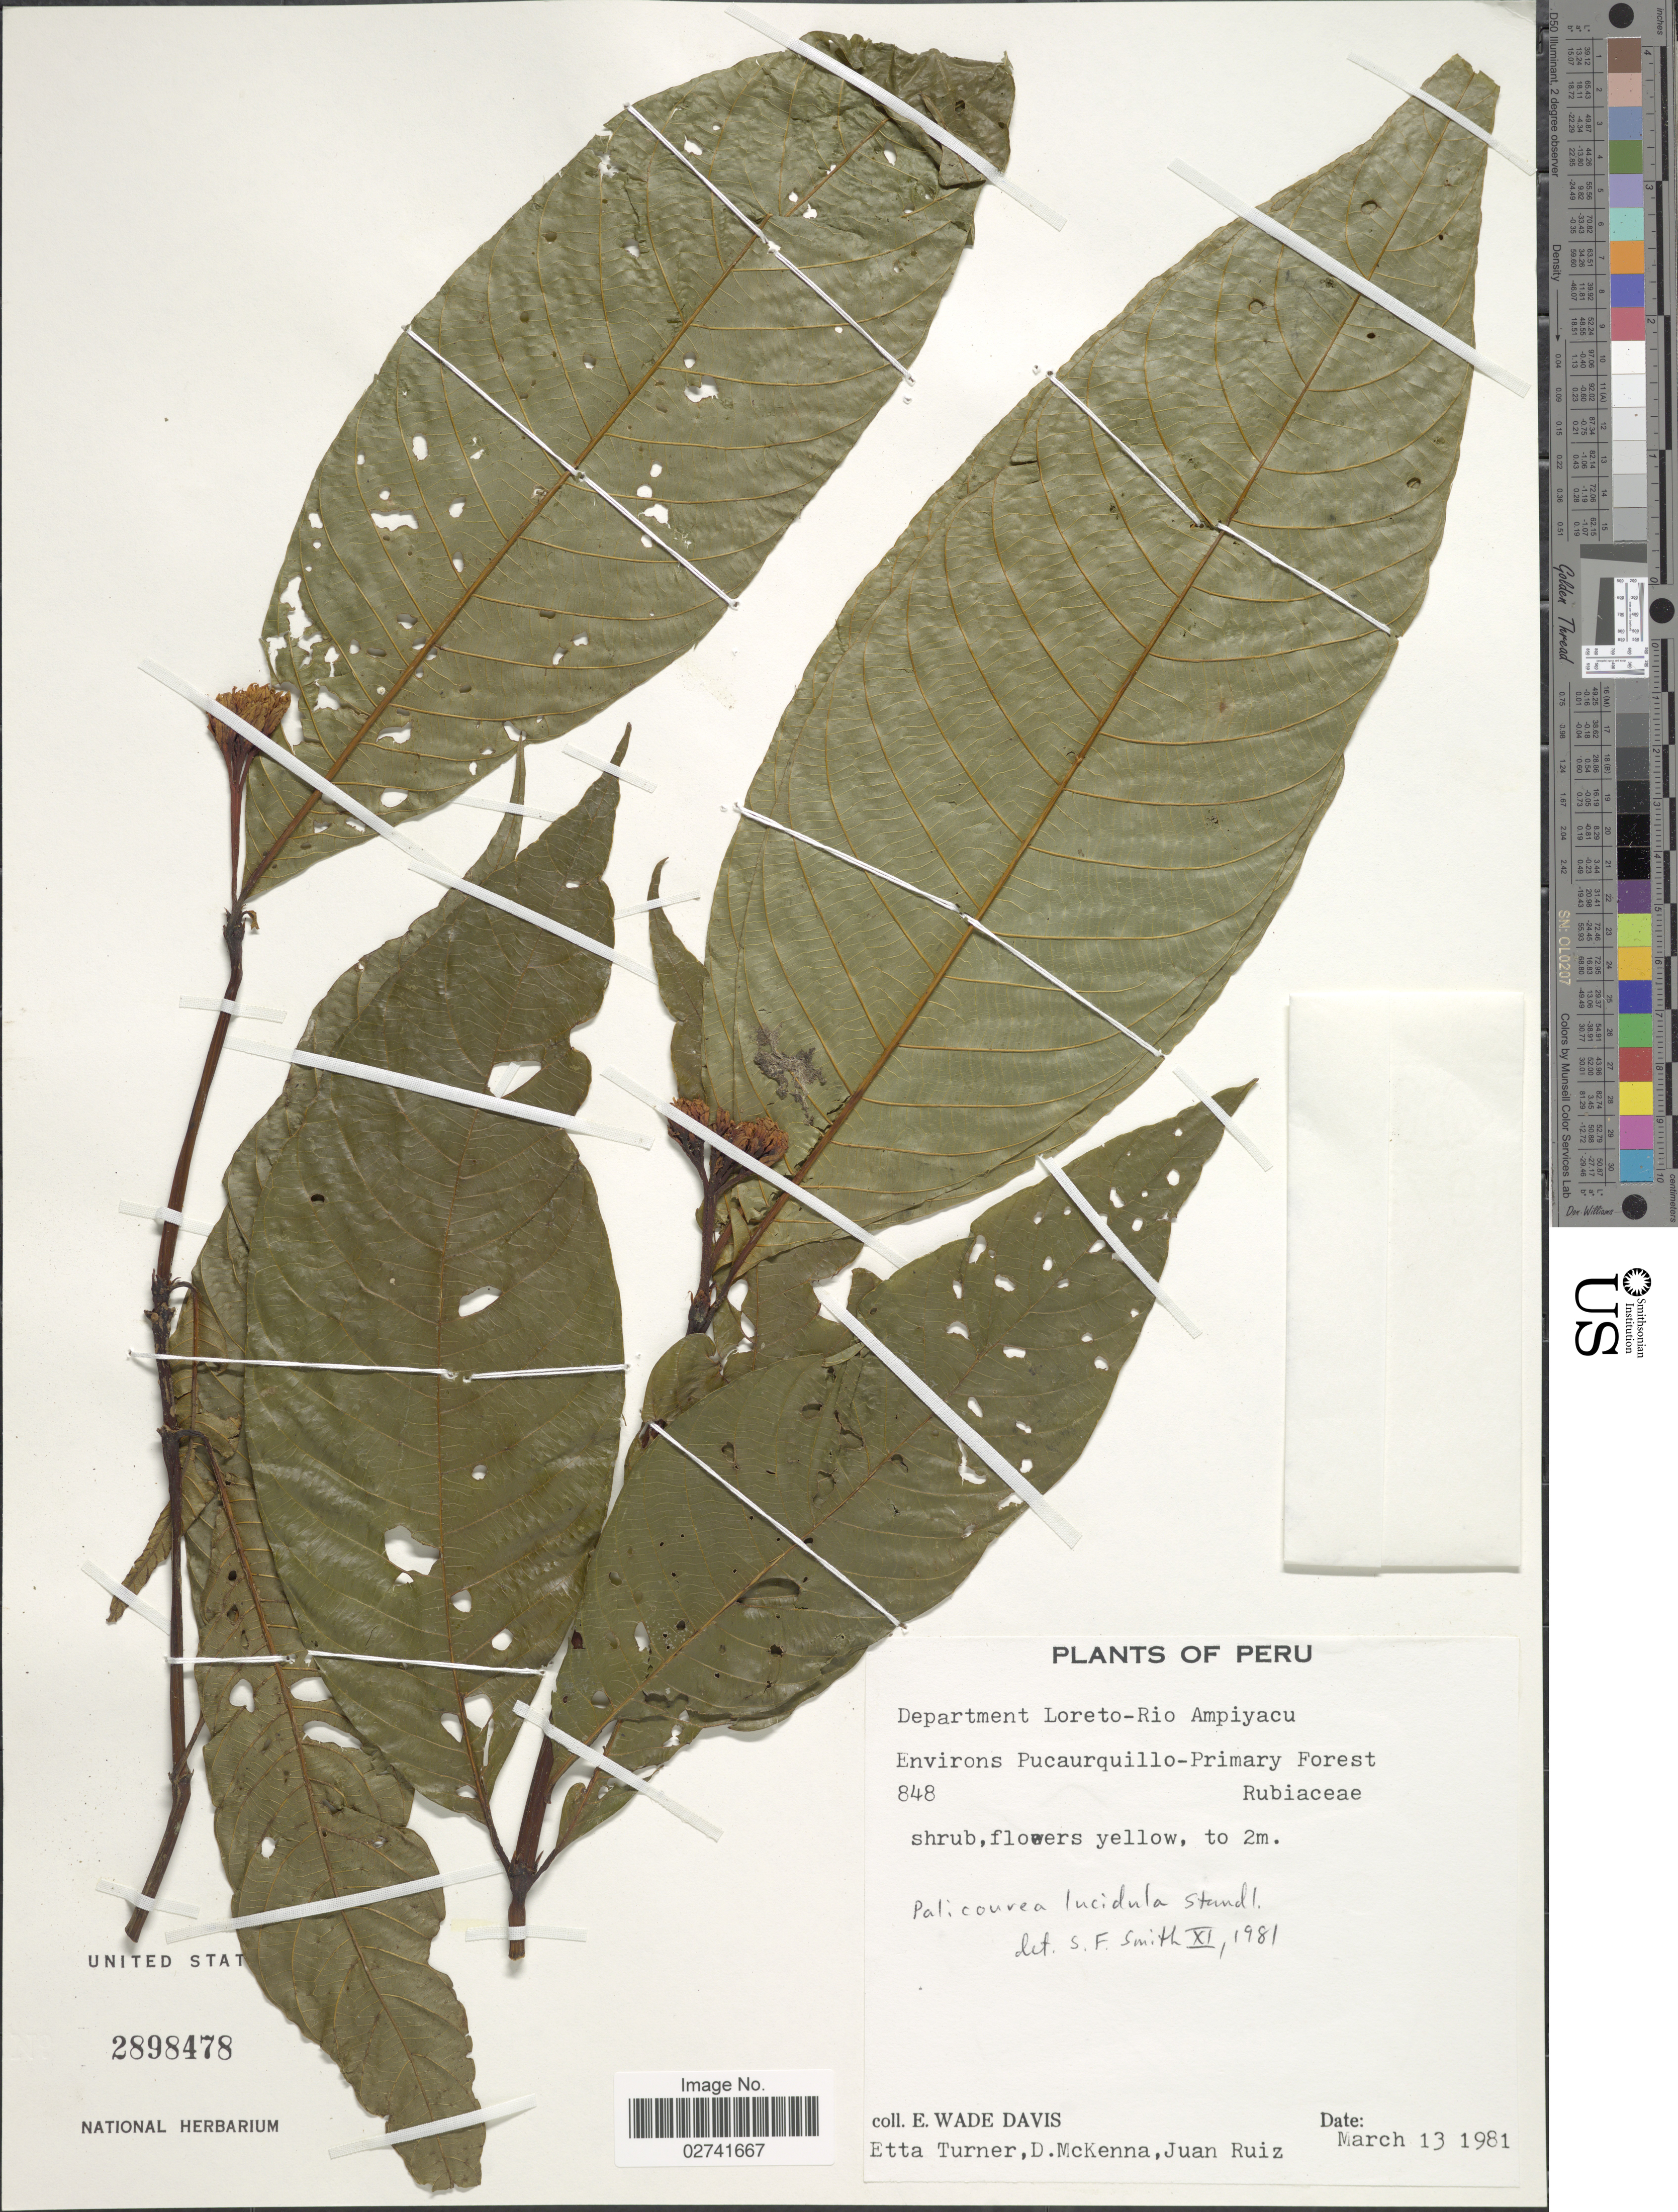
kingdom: Plantae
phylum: Tracheophyta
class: Magnoliopsida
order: Gentianales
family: Rubiaceae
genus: Palicourea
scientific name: Palicourea lucidula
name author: Standl.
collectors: E. W. Davis, E. Turner, D. McKenna & J. Ruiz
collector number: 848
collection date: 1981-03-13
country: Peru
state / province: Loreto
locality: Department Loreto-Rio Ampiyacu, Environs of Pucuraquillo-Primary forest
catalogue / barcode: US 2898478